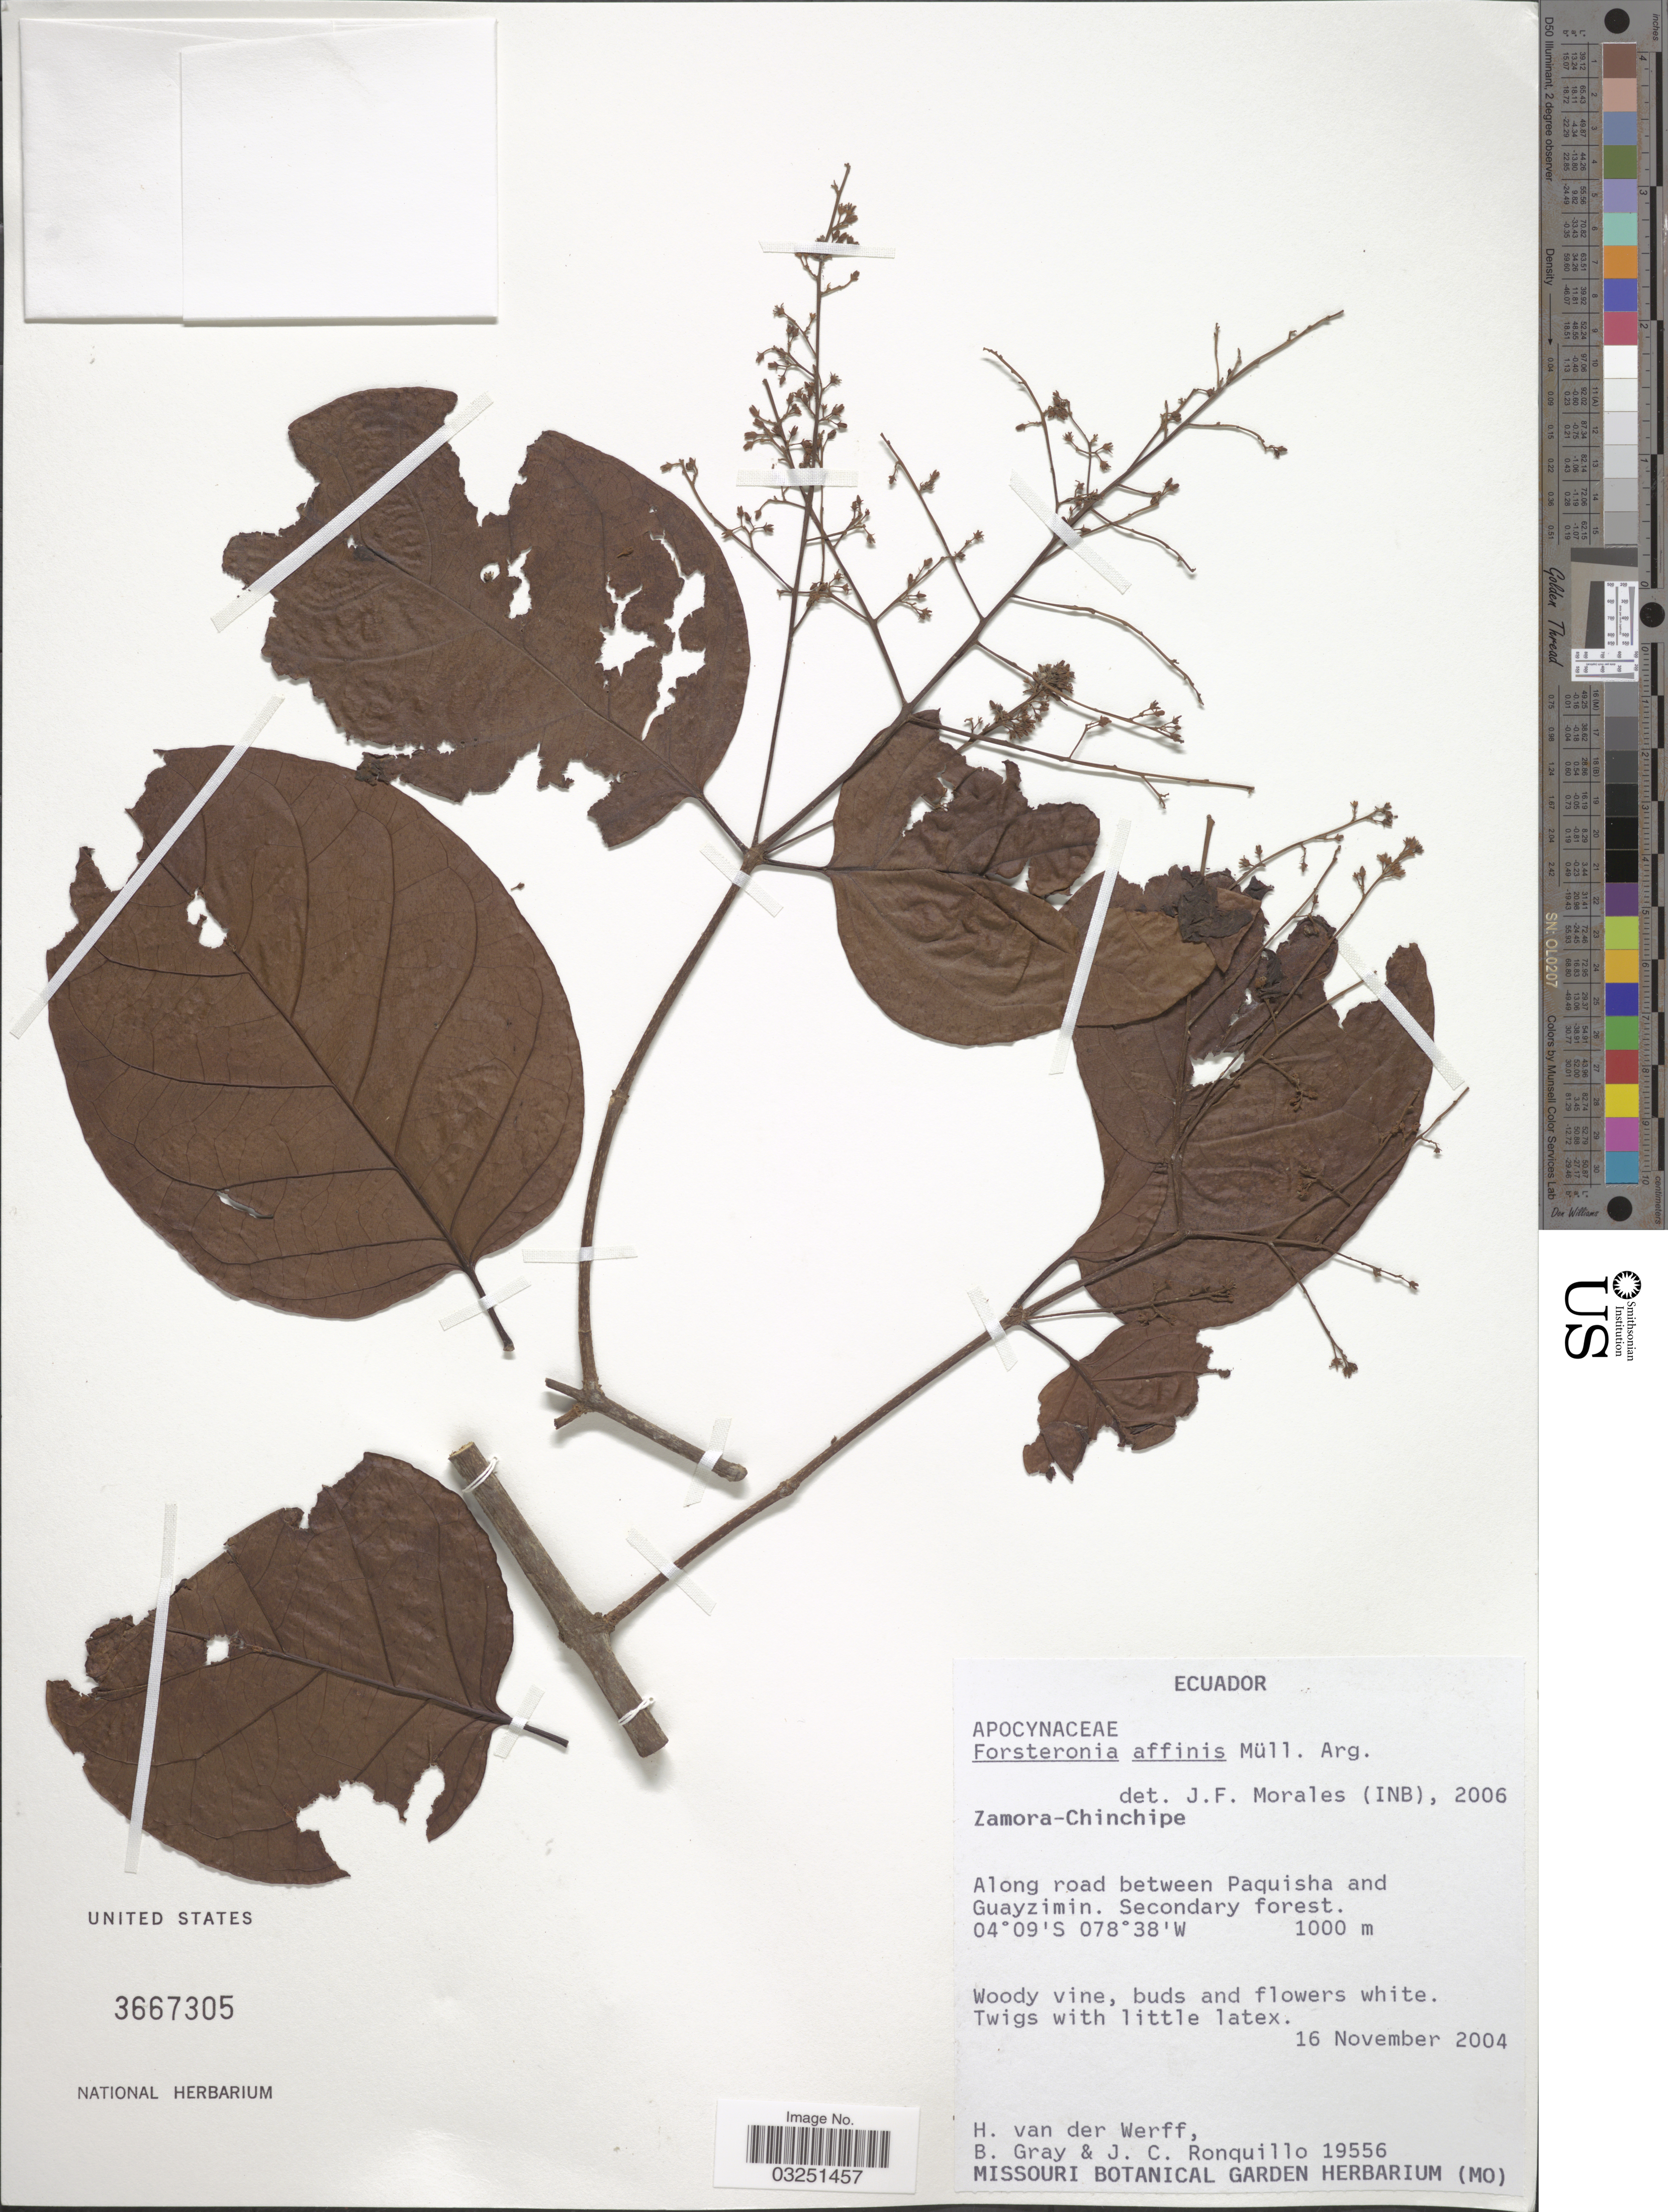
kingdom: Plantae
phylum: Tracheophyta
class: Magnoliopsida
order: Gentianales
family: Apocynaceae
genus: Forsteronia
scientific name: Forsteronia affinis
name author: Müll. Arg.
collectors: H. van der Werff, B. Gray & J. Ronquillo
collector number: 19556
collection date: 2004-11-16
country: Ecuador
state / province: Zamora-Chinchipe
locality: Along road between Paquisha and Guayzimin.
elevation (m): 1000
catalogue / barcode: US 3667305